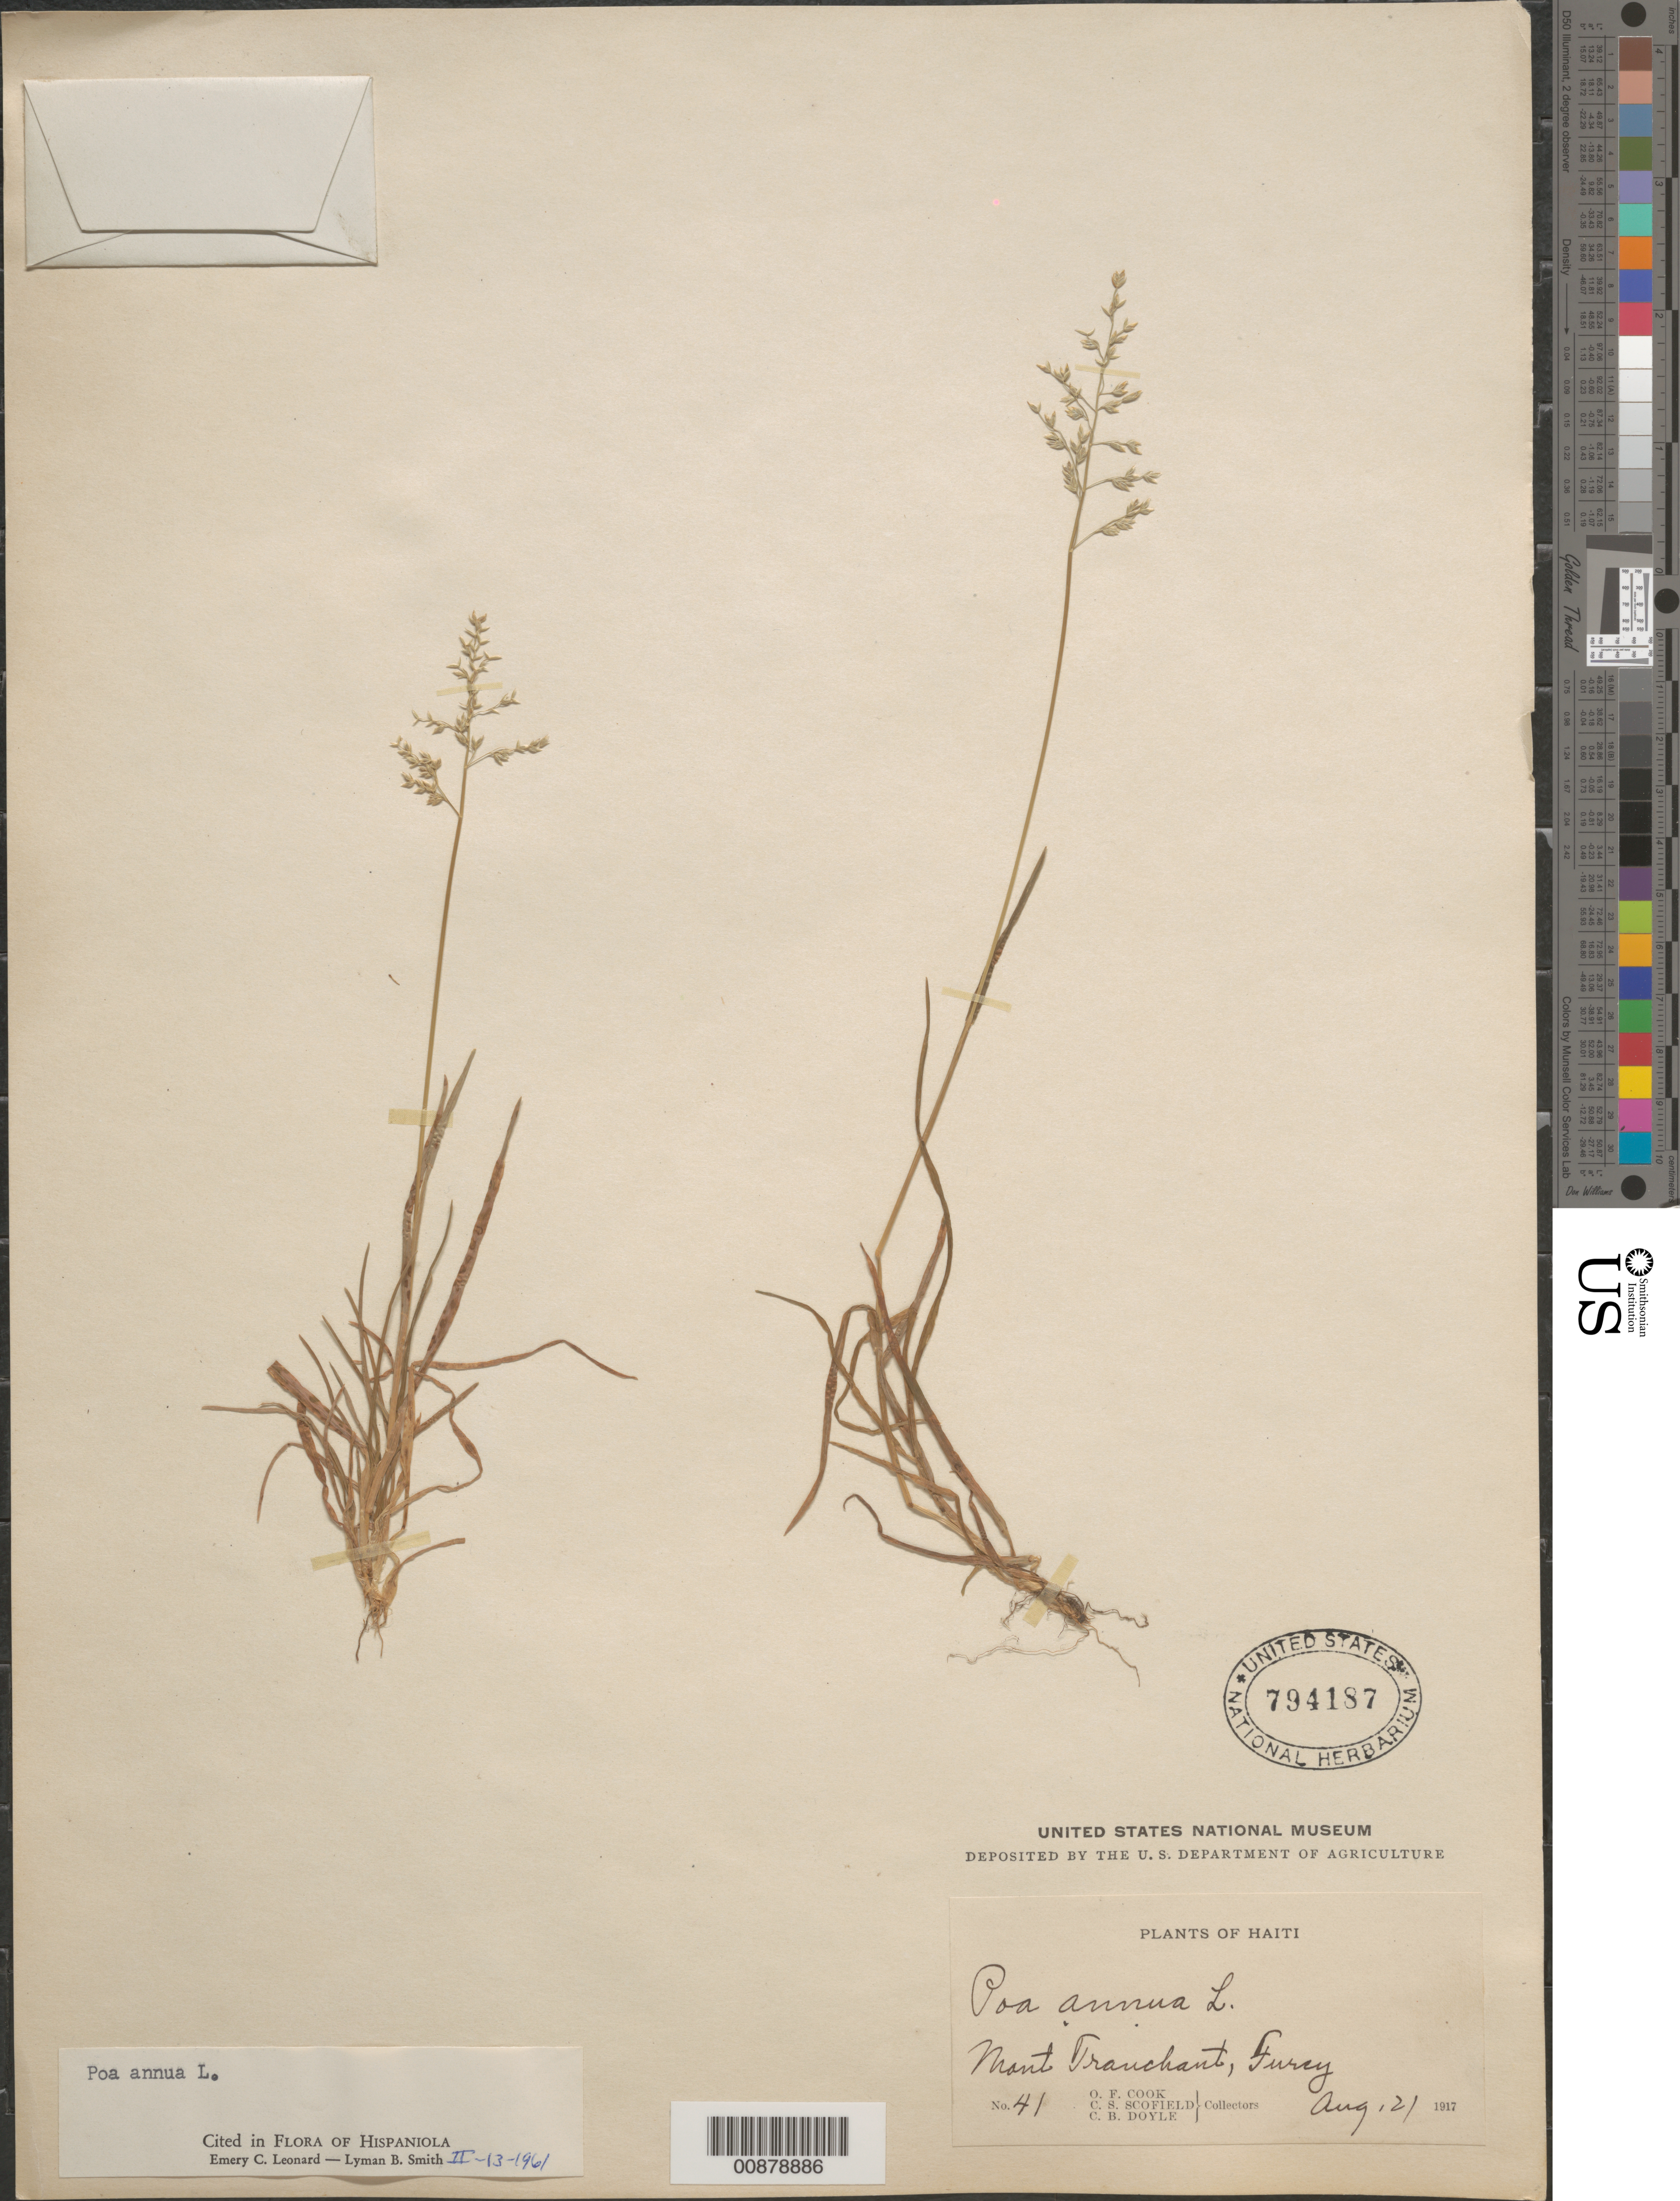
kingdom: Plantae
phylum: Tracheophyta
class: Liliopsida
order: Poales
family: Poaceae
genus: Poa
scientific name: Poa annua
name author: L.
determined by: Leonard, E. C.; Smith, L. B.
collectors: O. F. Cook, C. Scofield & C. Doyle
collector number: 41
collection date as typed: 21 Aug 1917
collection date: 1917-08-21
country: Haiti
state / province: Óuest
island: Hispaniola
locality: Mont Tranchant, Furcy.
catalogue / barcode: US 794187